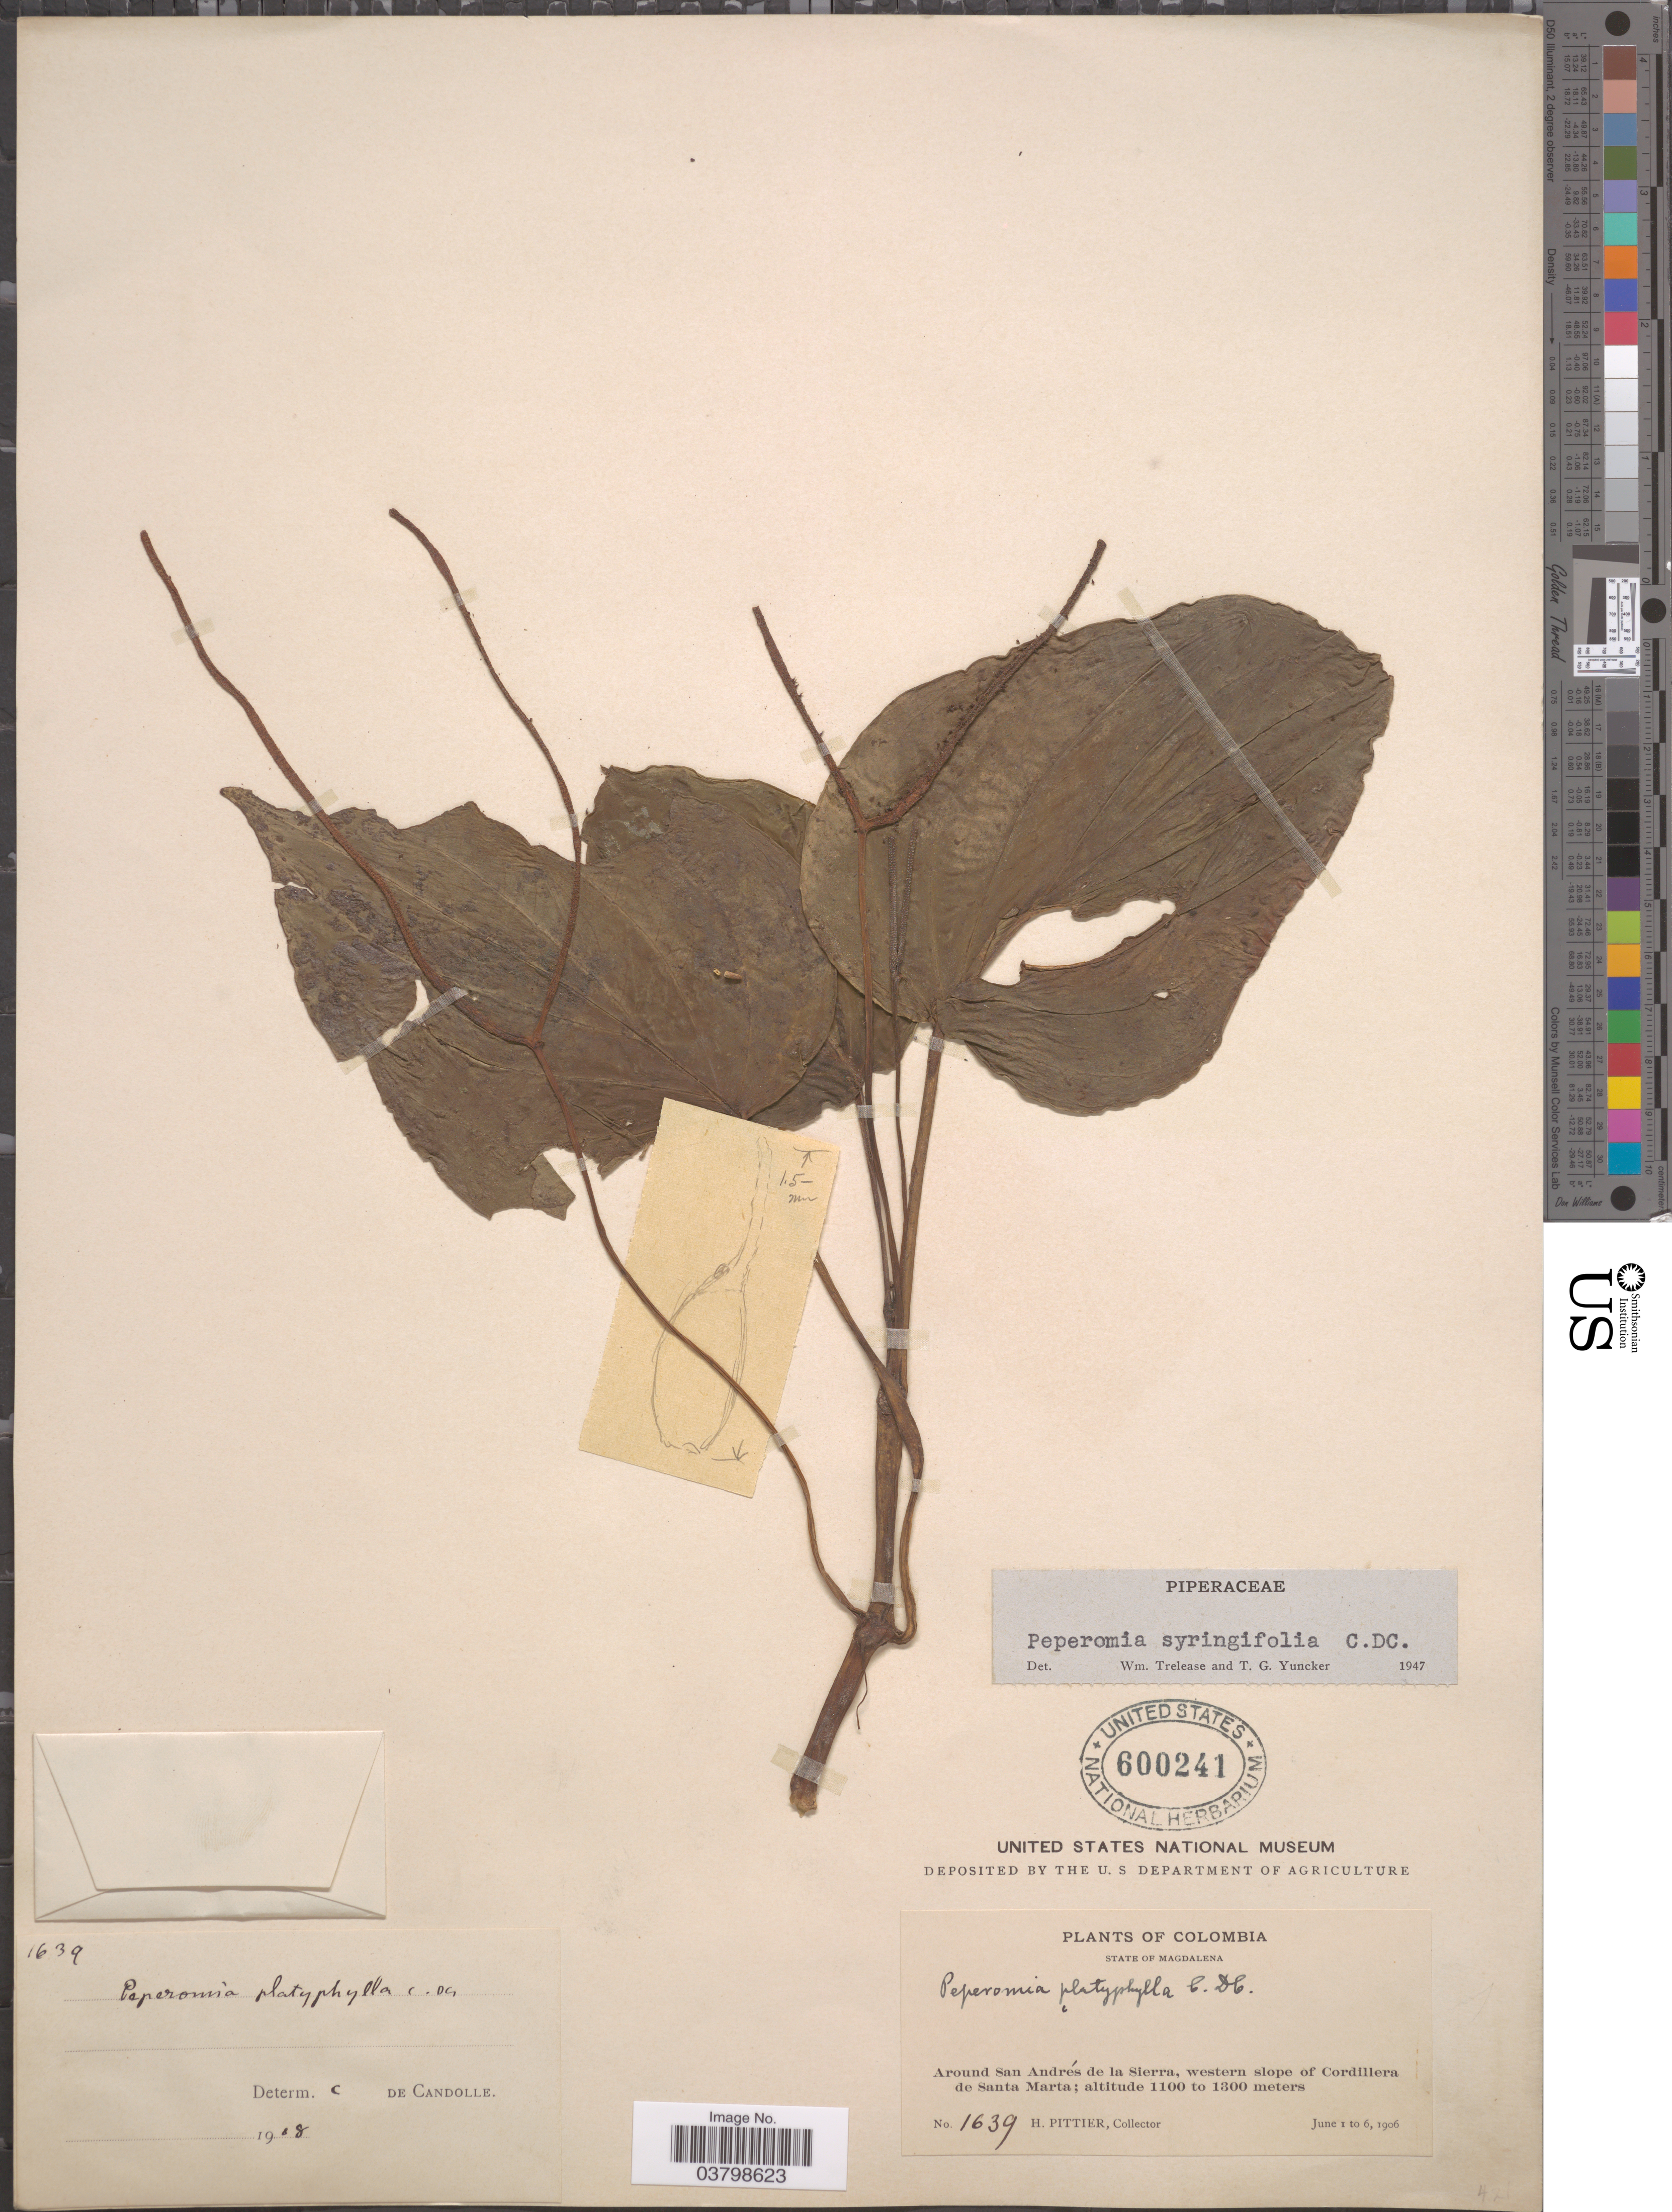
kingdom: Plantae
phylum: Tracheophyta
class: Magnoliopsida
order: Piperales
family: Piperaceae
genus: Peperomia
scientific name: Peperomia syringifolia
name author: C. DC.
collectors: H. F. Pittier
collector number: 1639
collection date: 1906-06-01/1906-06-06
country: Colombia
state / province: Magdalena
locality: Around San Andrés de la Sierra, western slope of Cordillera de Santa Marta.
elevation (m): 1100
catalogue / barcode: US 600241